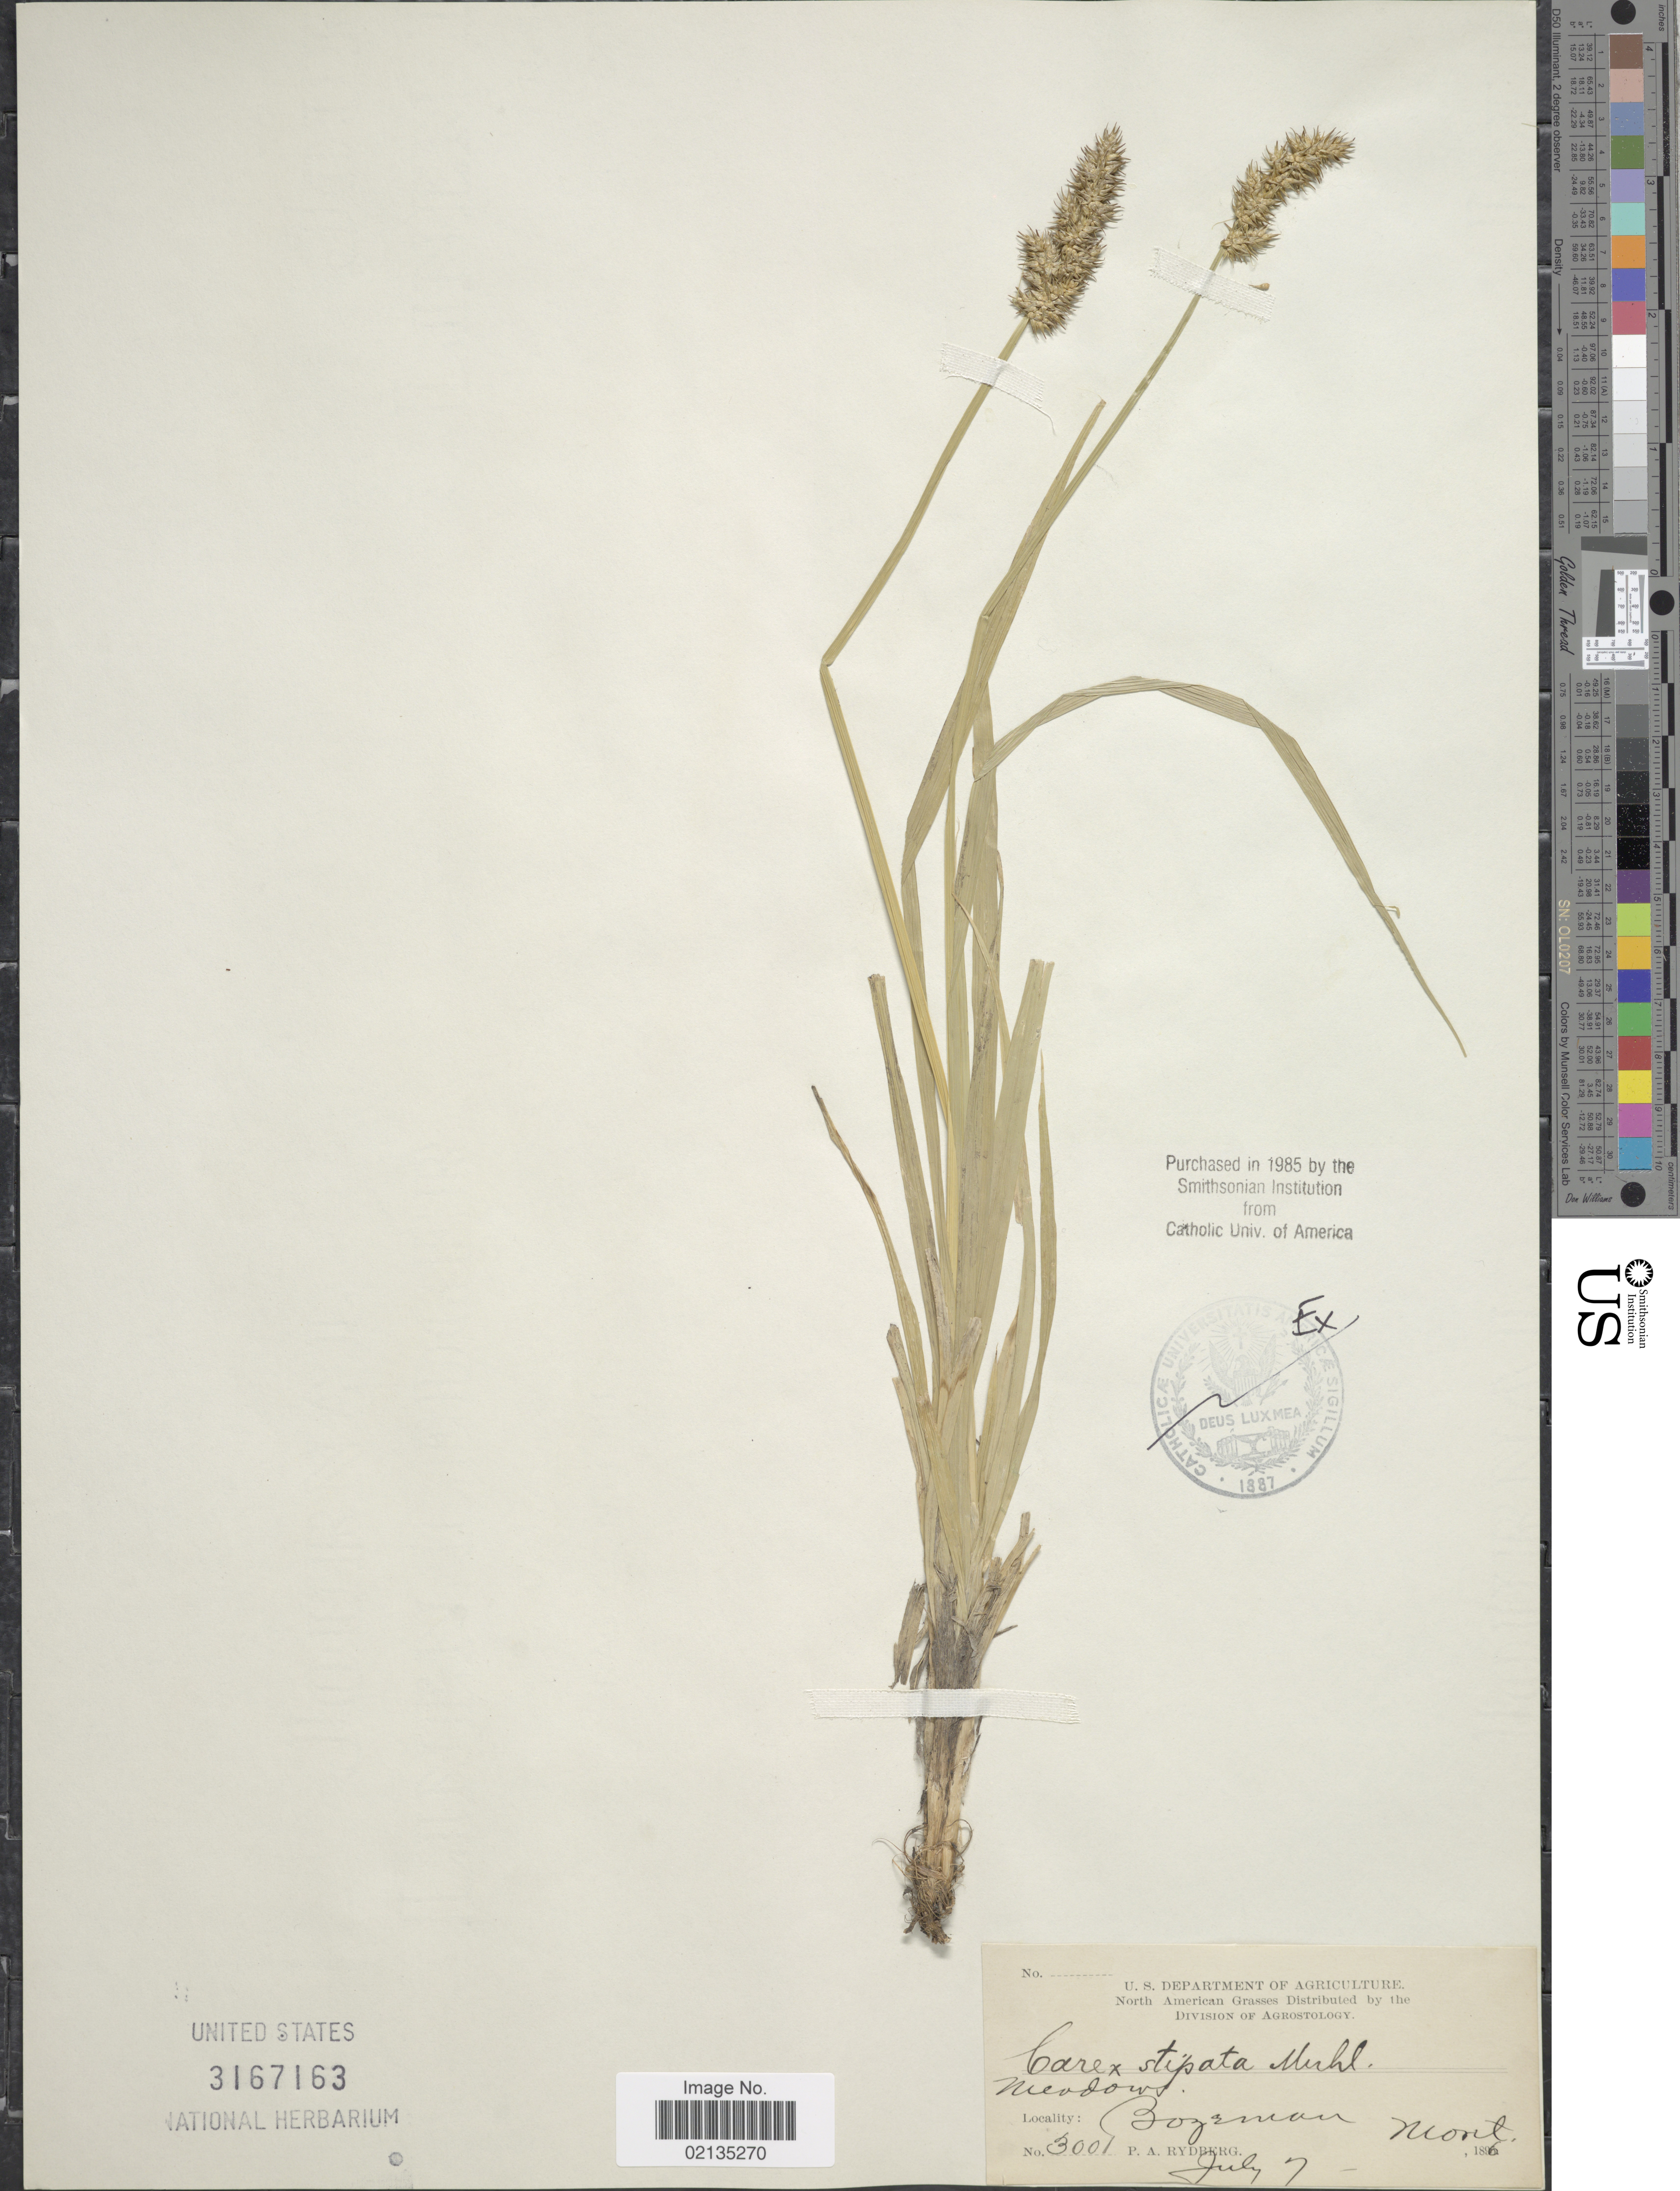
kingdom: Plantae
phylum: Tracheophyta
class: Liliopsida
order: Poales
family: Cyperaceae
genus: Carex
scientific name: Carex stipata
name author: Muhl. ex Willd.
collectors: P. A. Rydberg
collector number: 3001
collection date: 1896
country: United States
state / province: Montana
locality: Meadow, Bozeman, Mont.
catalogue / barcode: US 3167163